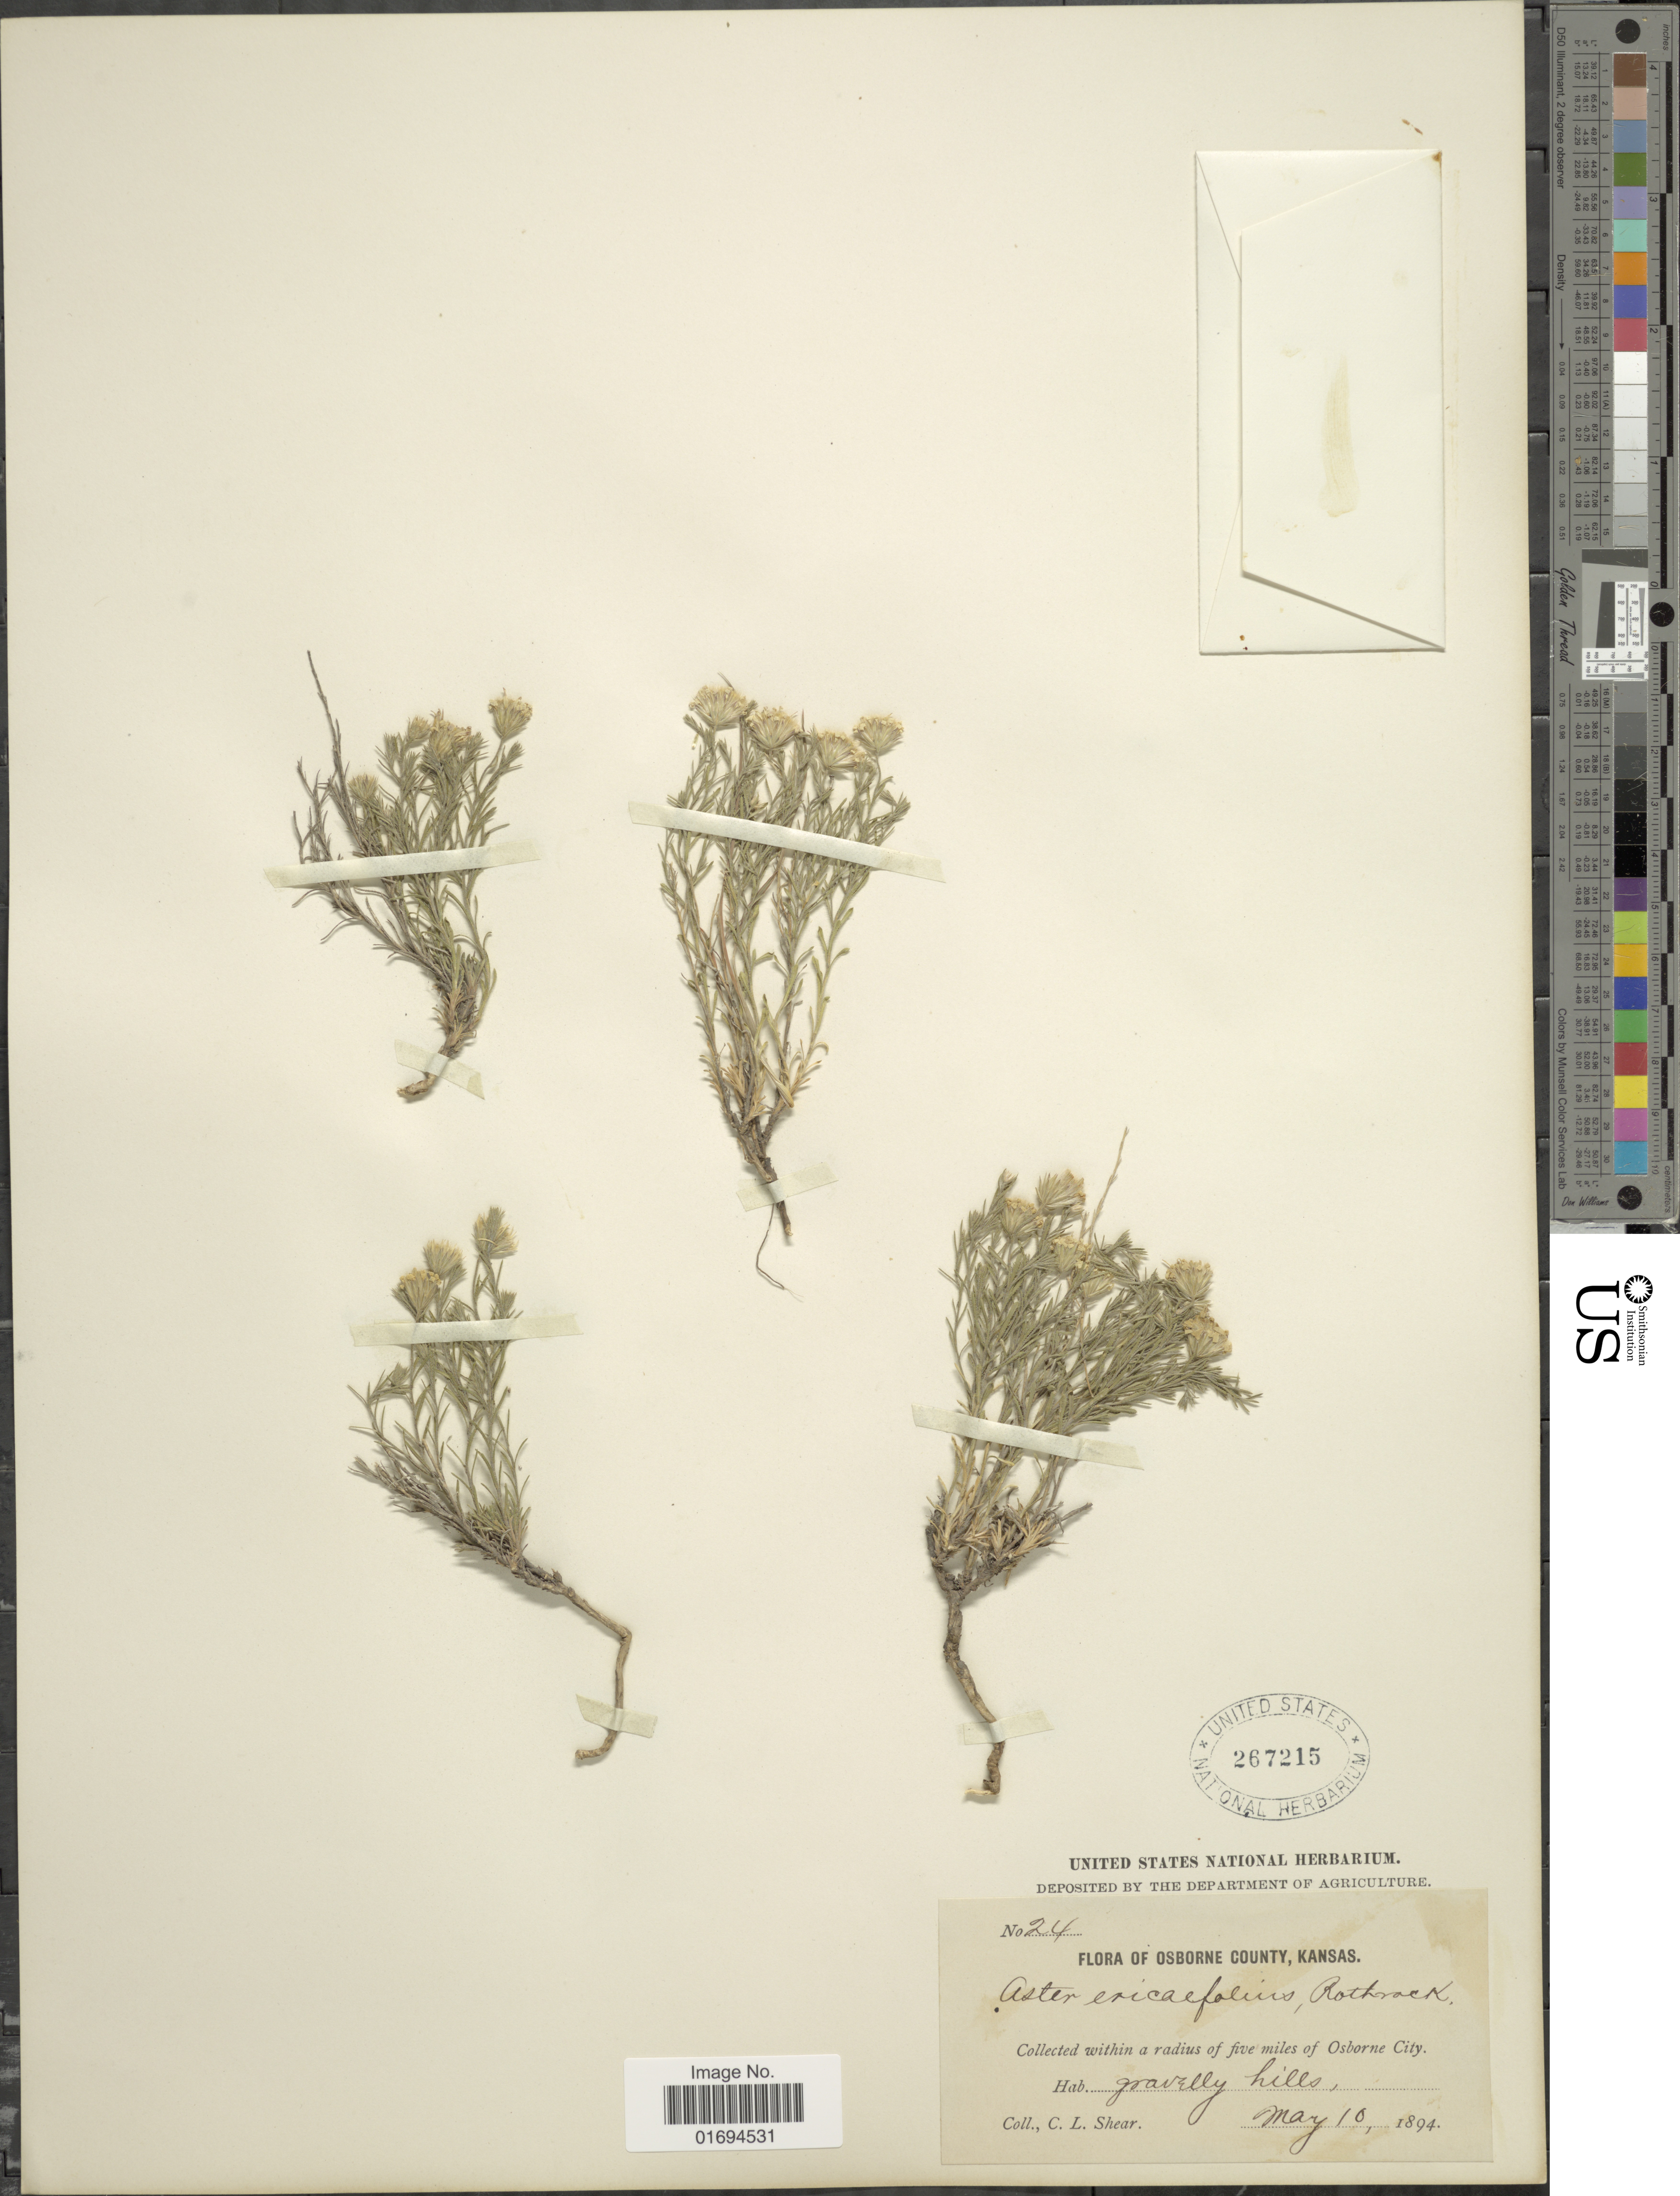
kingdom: Plantae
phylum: Tracheophyta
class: Magnoliopsida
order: Asterales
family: Asteraceae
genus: Chaetopappa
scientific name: Chaetopappa ericoides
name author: (Torr.) G.L. Nesom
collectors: C. L. Shear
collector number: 24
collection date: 1894-05-10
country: United States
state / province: Kansas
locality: Osborne County, Gravelly hills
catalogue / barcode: US 267215